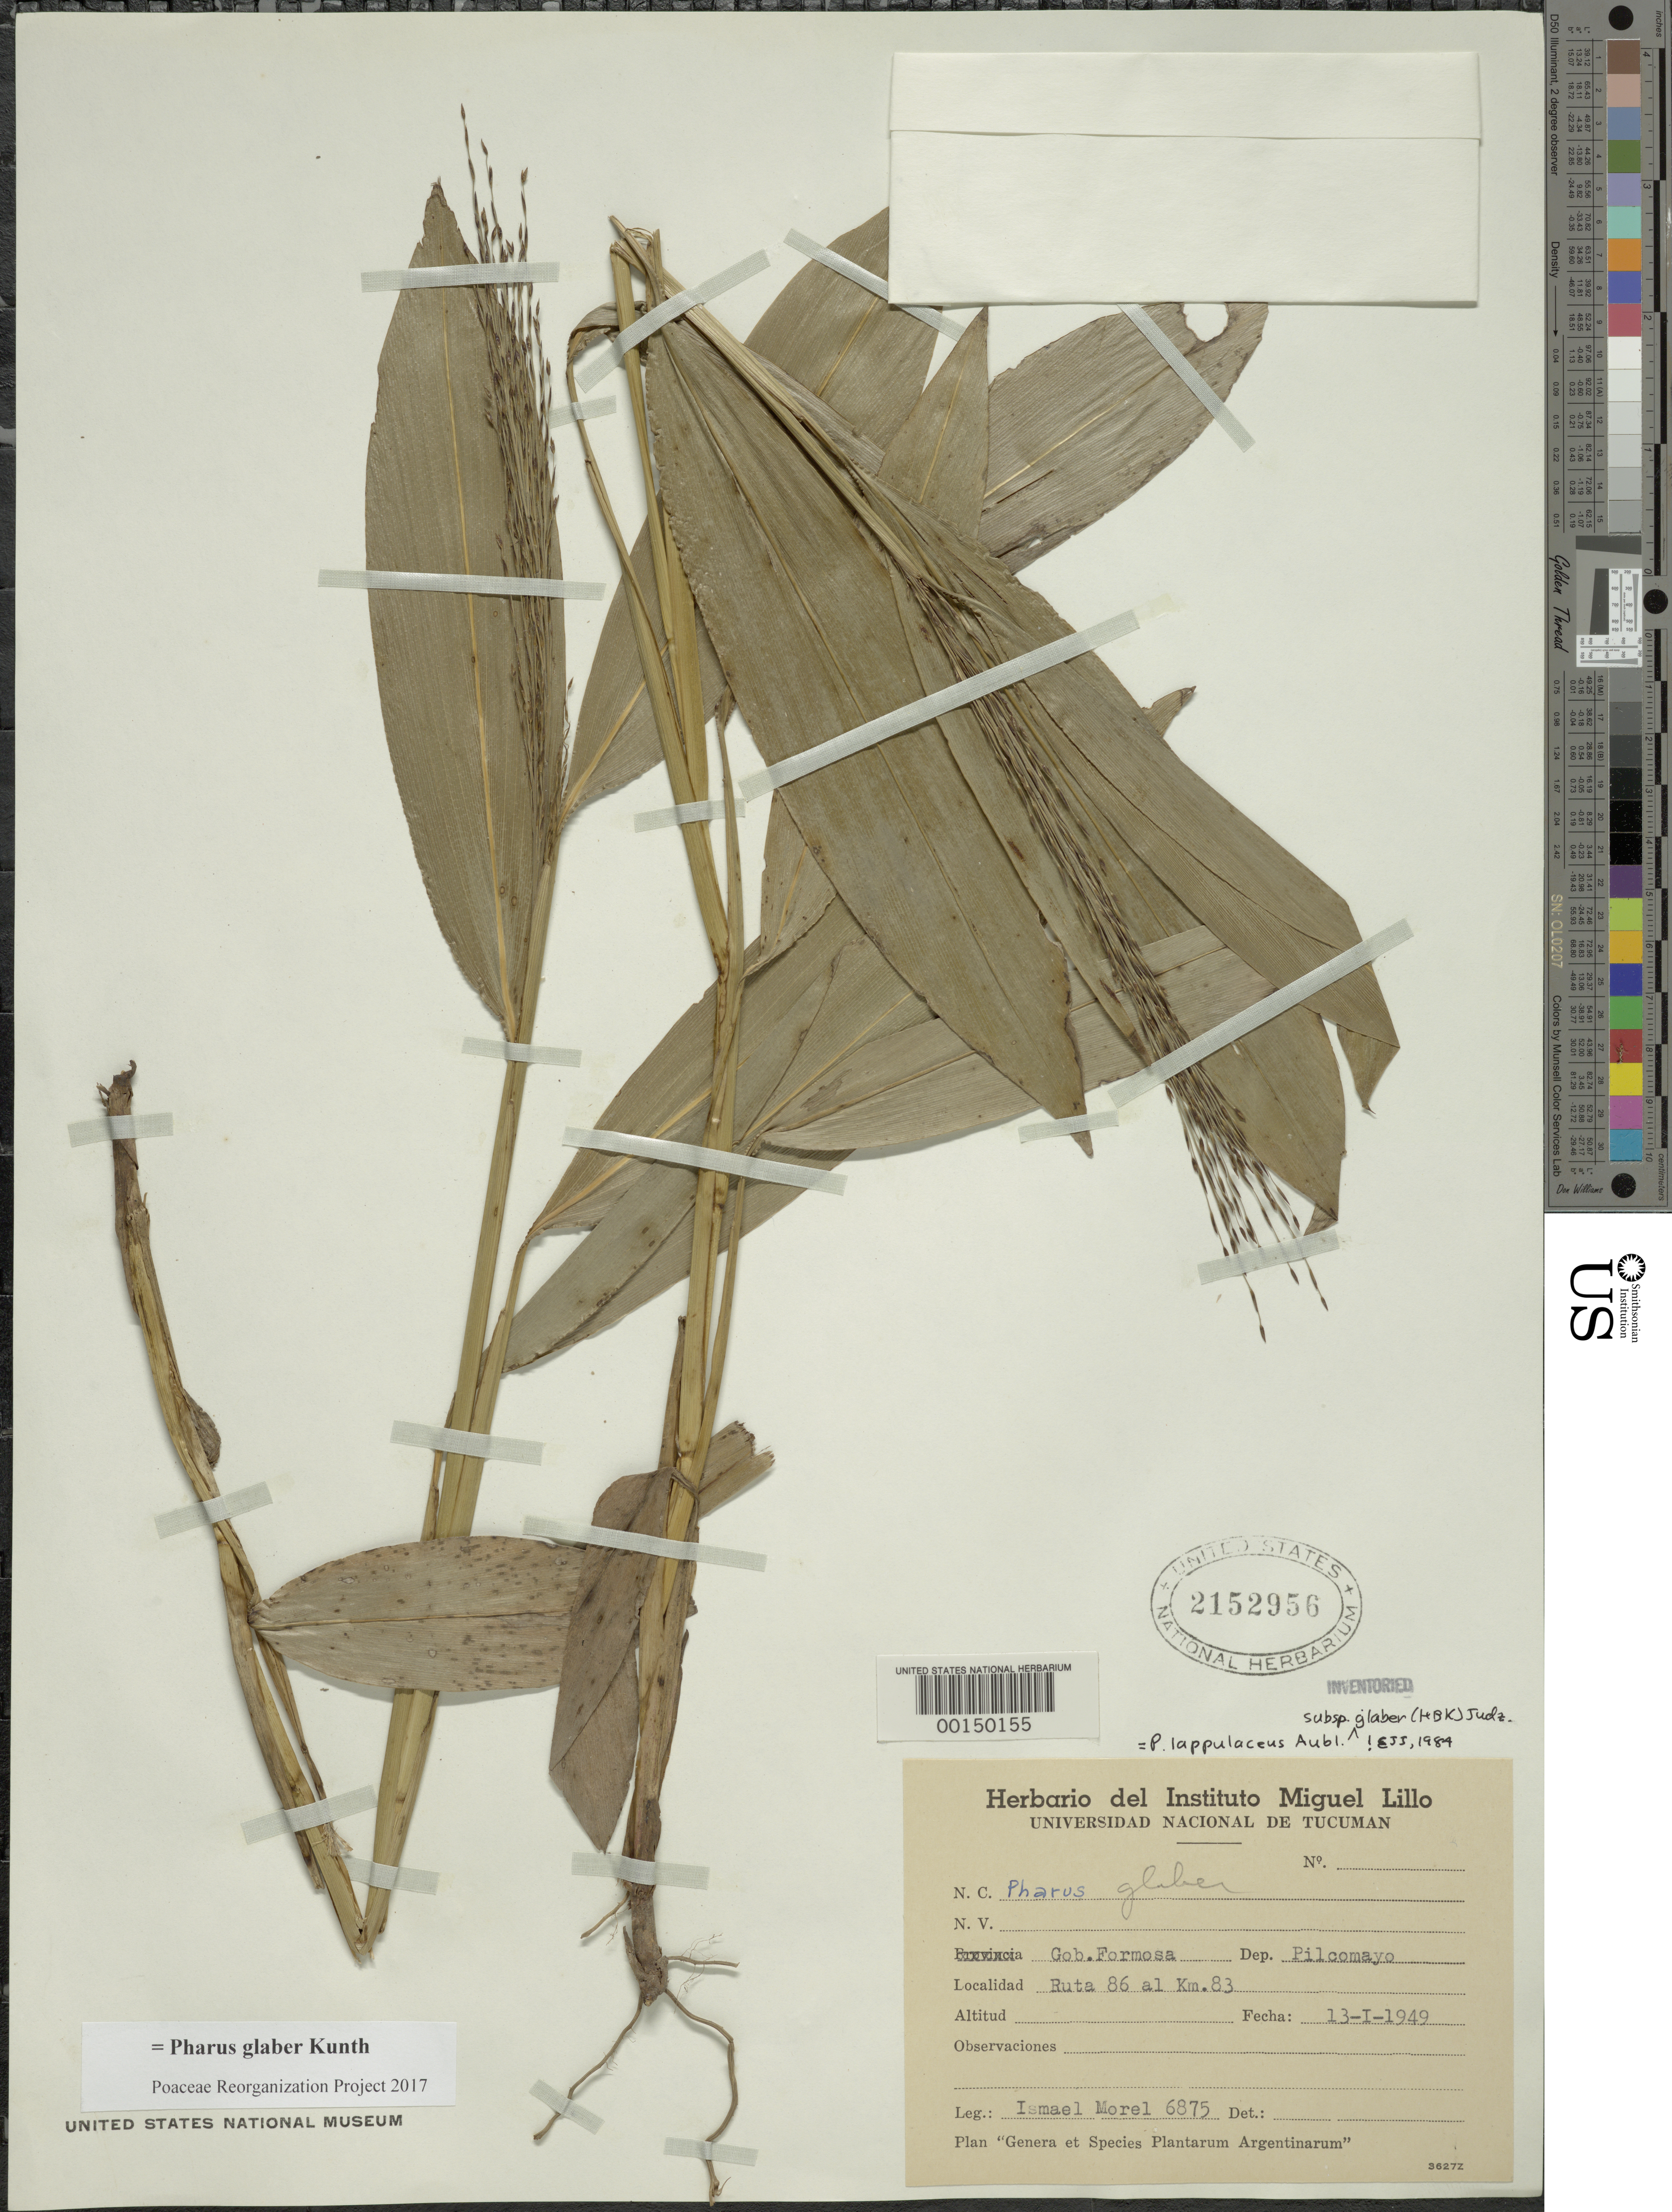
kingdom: Plantae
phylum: Tracheophyta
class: Liliopsida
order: Poales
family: Poaceae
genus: Pharus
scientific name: Pharus glaber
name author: Kunth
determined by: Poaceae Reorganization Project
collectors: I. Morel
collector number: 6875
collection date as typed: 13 Jan 1949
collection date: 1949-01-13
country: Argentina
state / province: Formosa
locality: Pilcomayo, ruta 86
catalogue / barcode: US 2152956